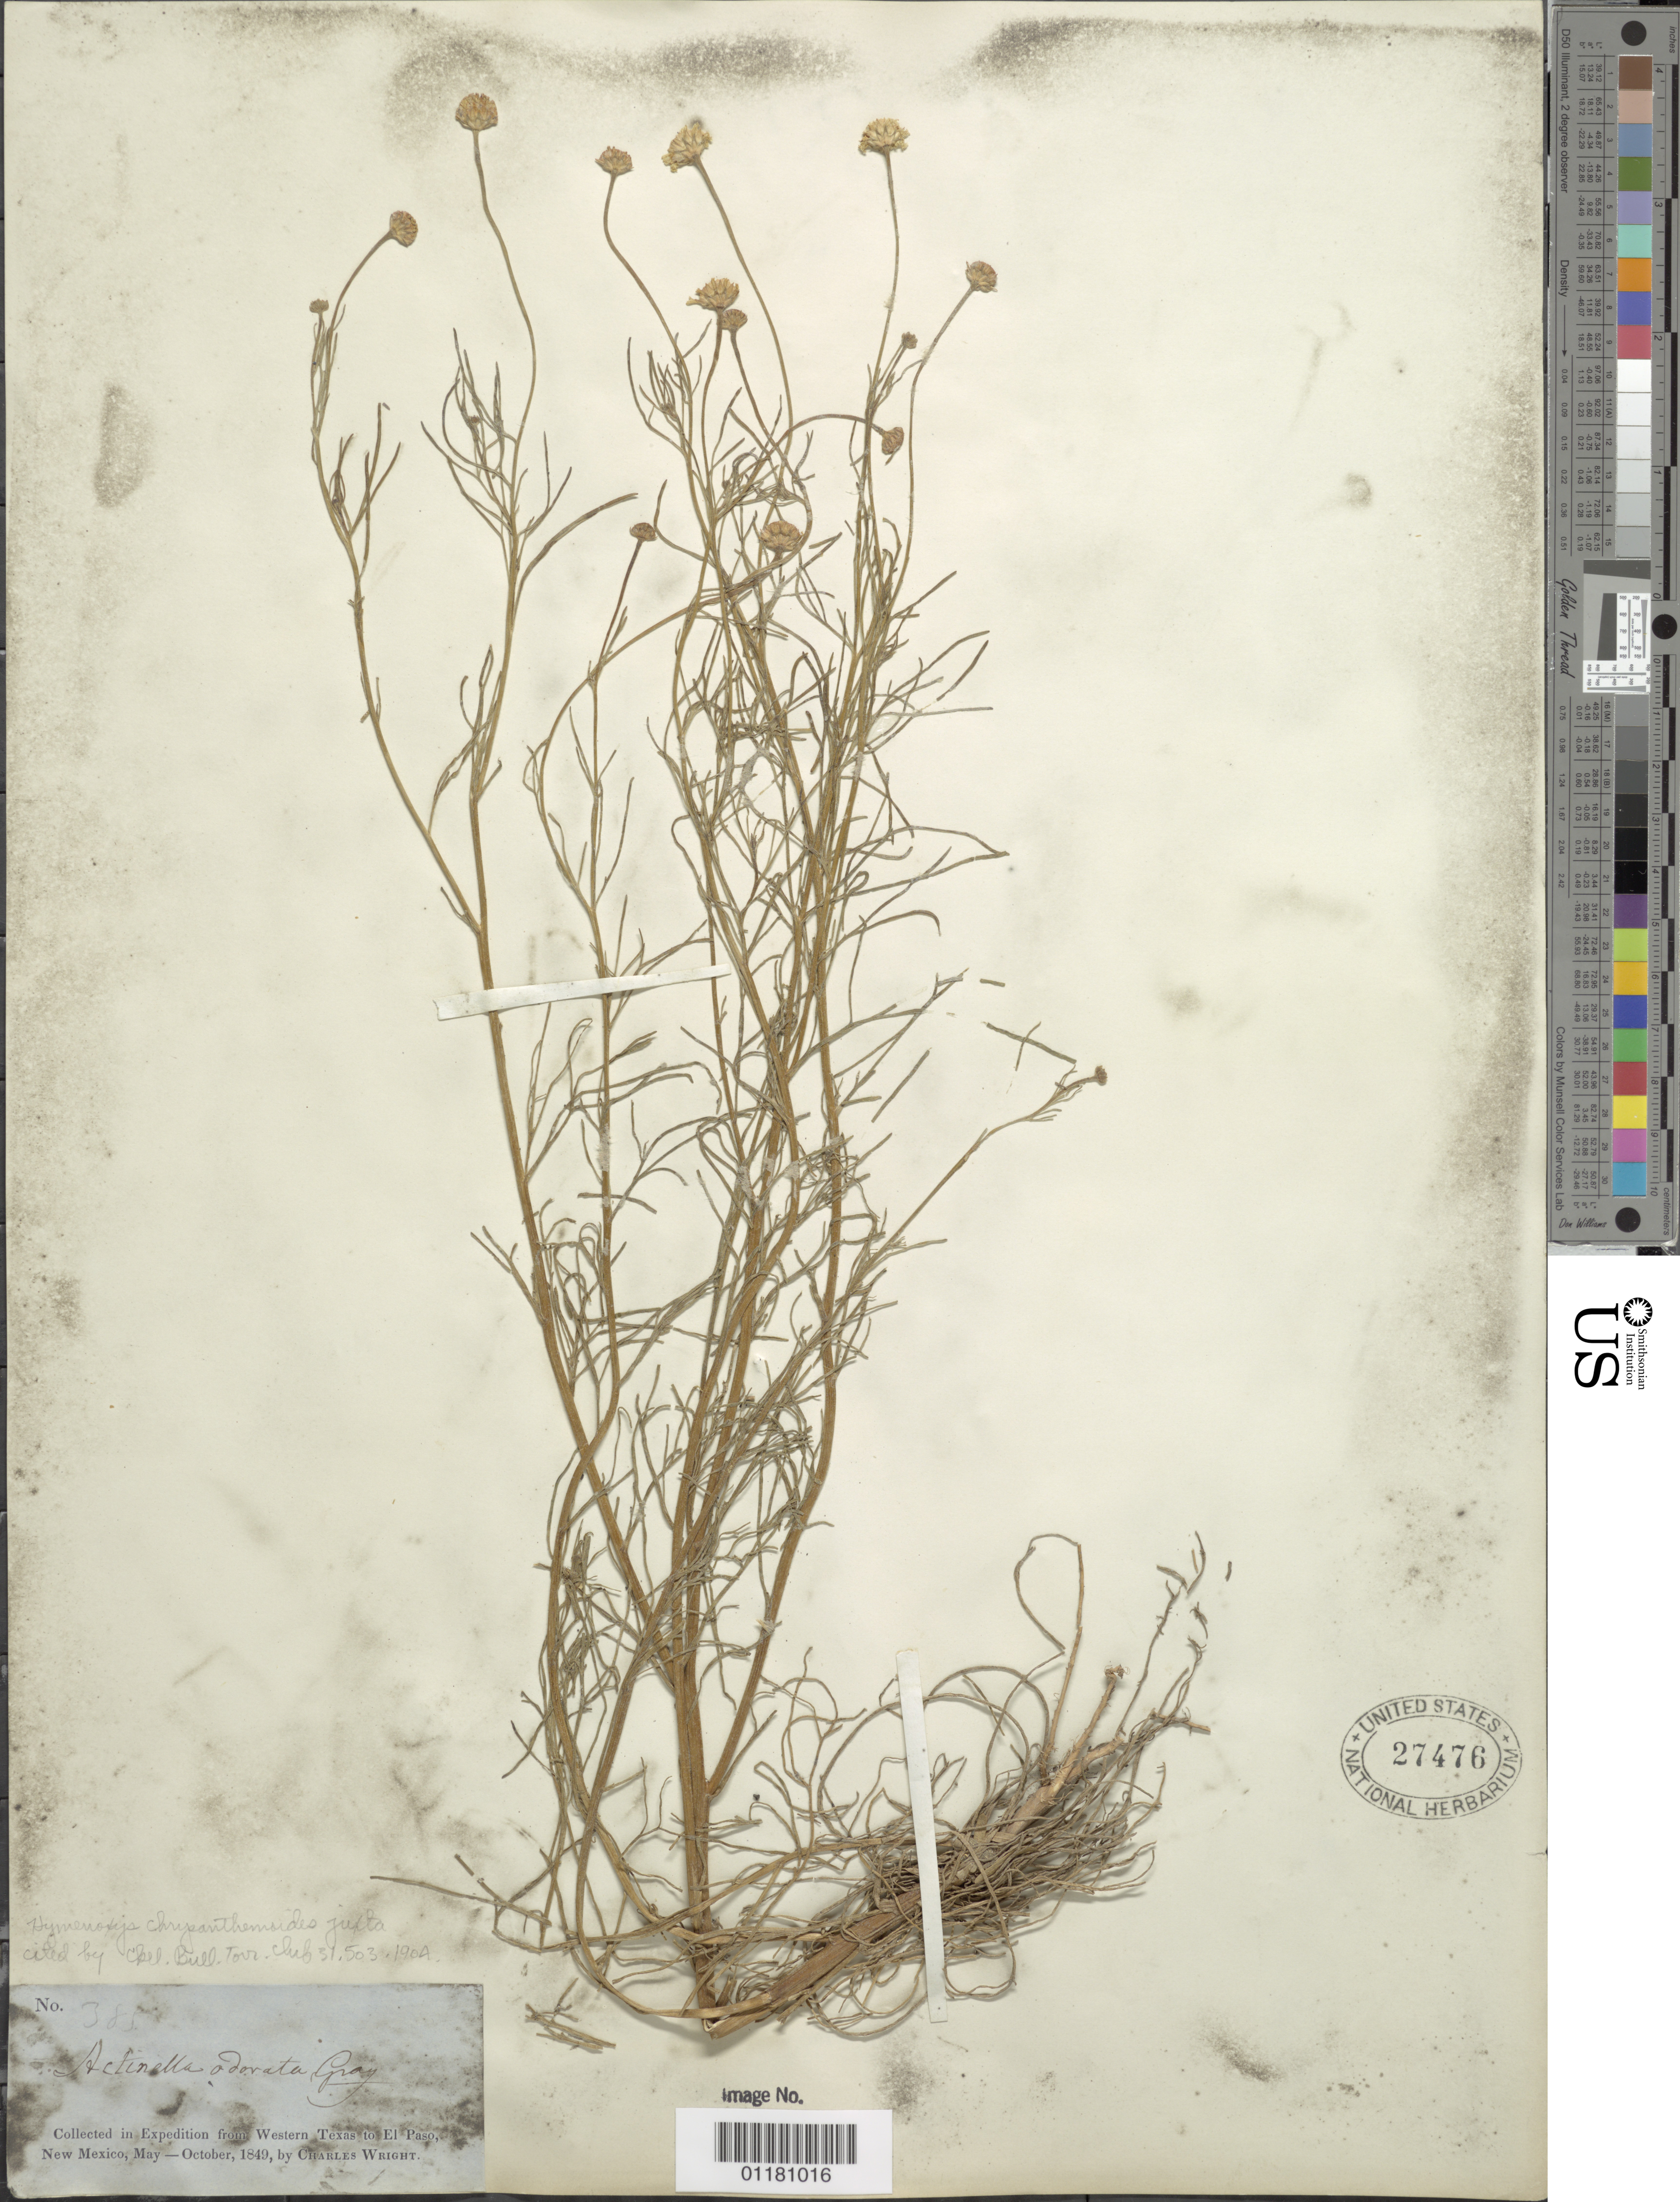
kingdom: Plantae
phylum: Tracheophyta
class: Magnoliopsida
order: Asterales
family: Asteraceae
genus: Hymenoxys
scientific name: Hymenoxys odorata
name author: DC.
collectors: C. Wright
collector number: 385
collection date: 1849-05/1849-10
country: United States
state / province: New Mexico / Texas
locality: from Western Texas to El Paso, New Mexico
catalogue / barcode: US 27476